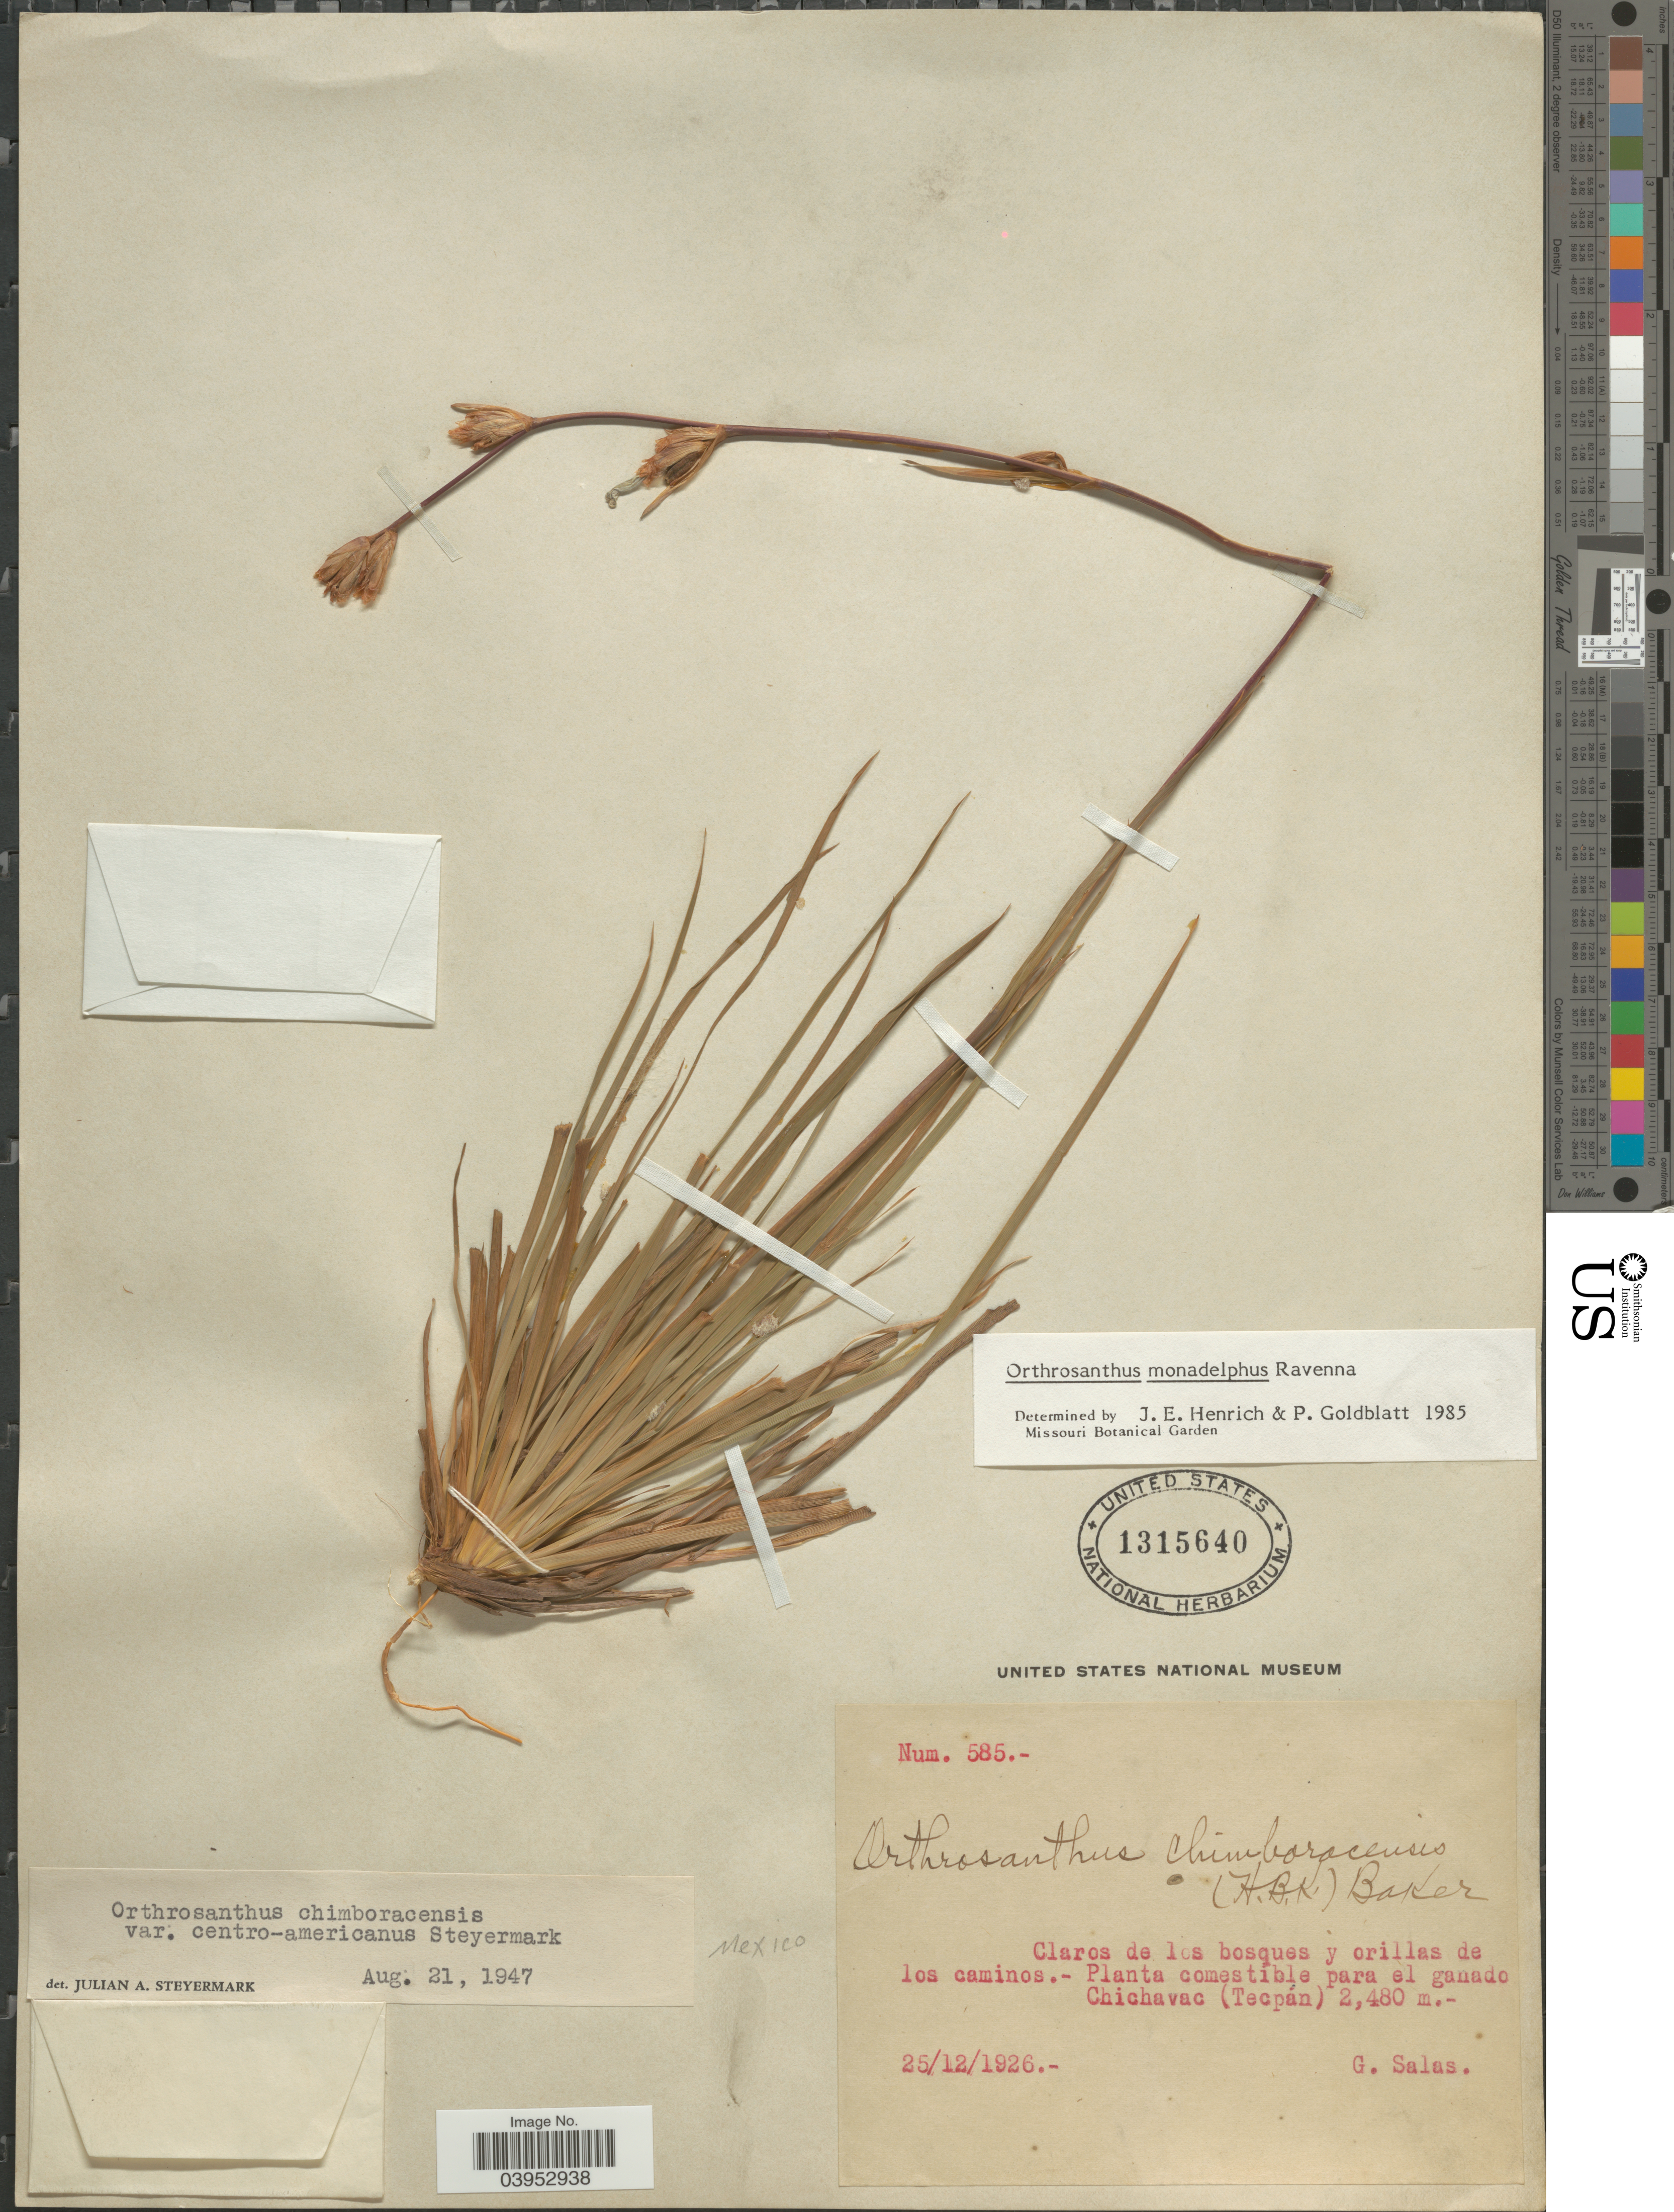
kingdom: Plantae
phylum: Tracheophyta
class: Liliopsida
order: Asparagales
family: Iridaceae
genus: Orthrosanthus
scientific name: Orthrosanthus monadelphus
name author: Ravenna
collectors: G. Salas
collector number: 585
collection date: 1926-12-25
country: Mexico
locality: Chichavac (Tecpán).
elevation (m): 2480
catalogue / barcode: US 1315640